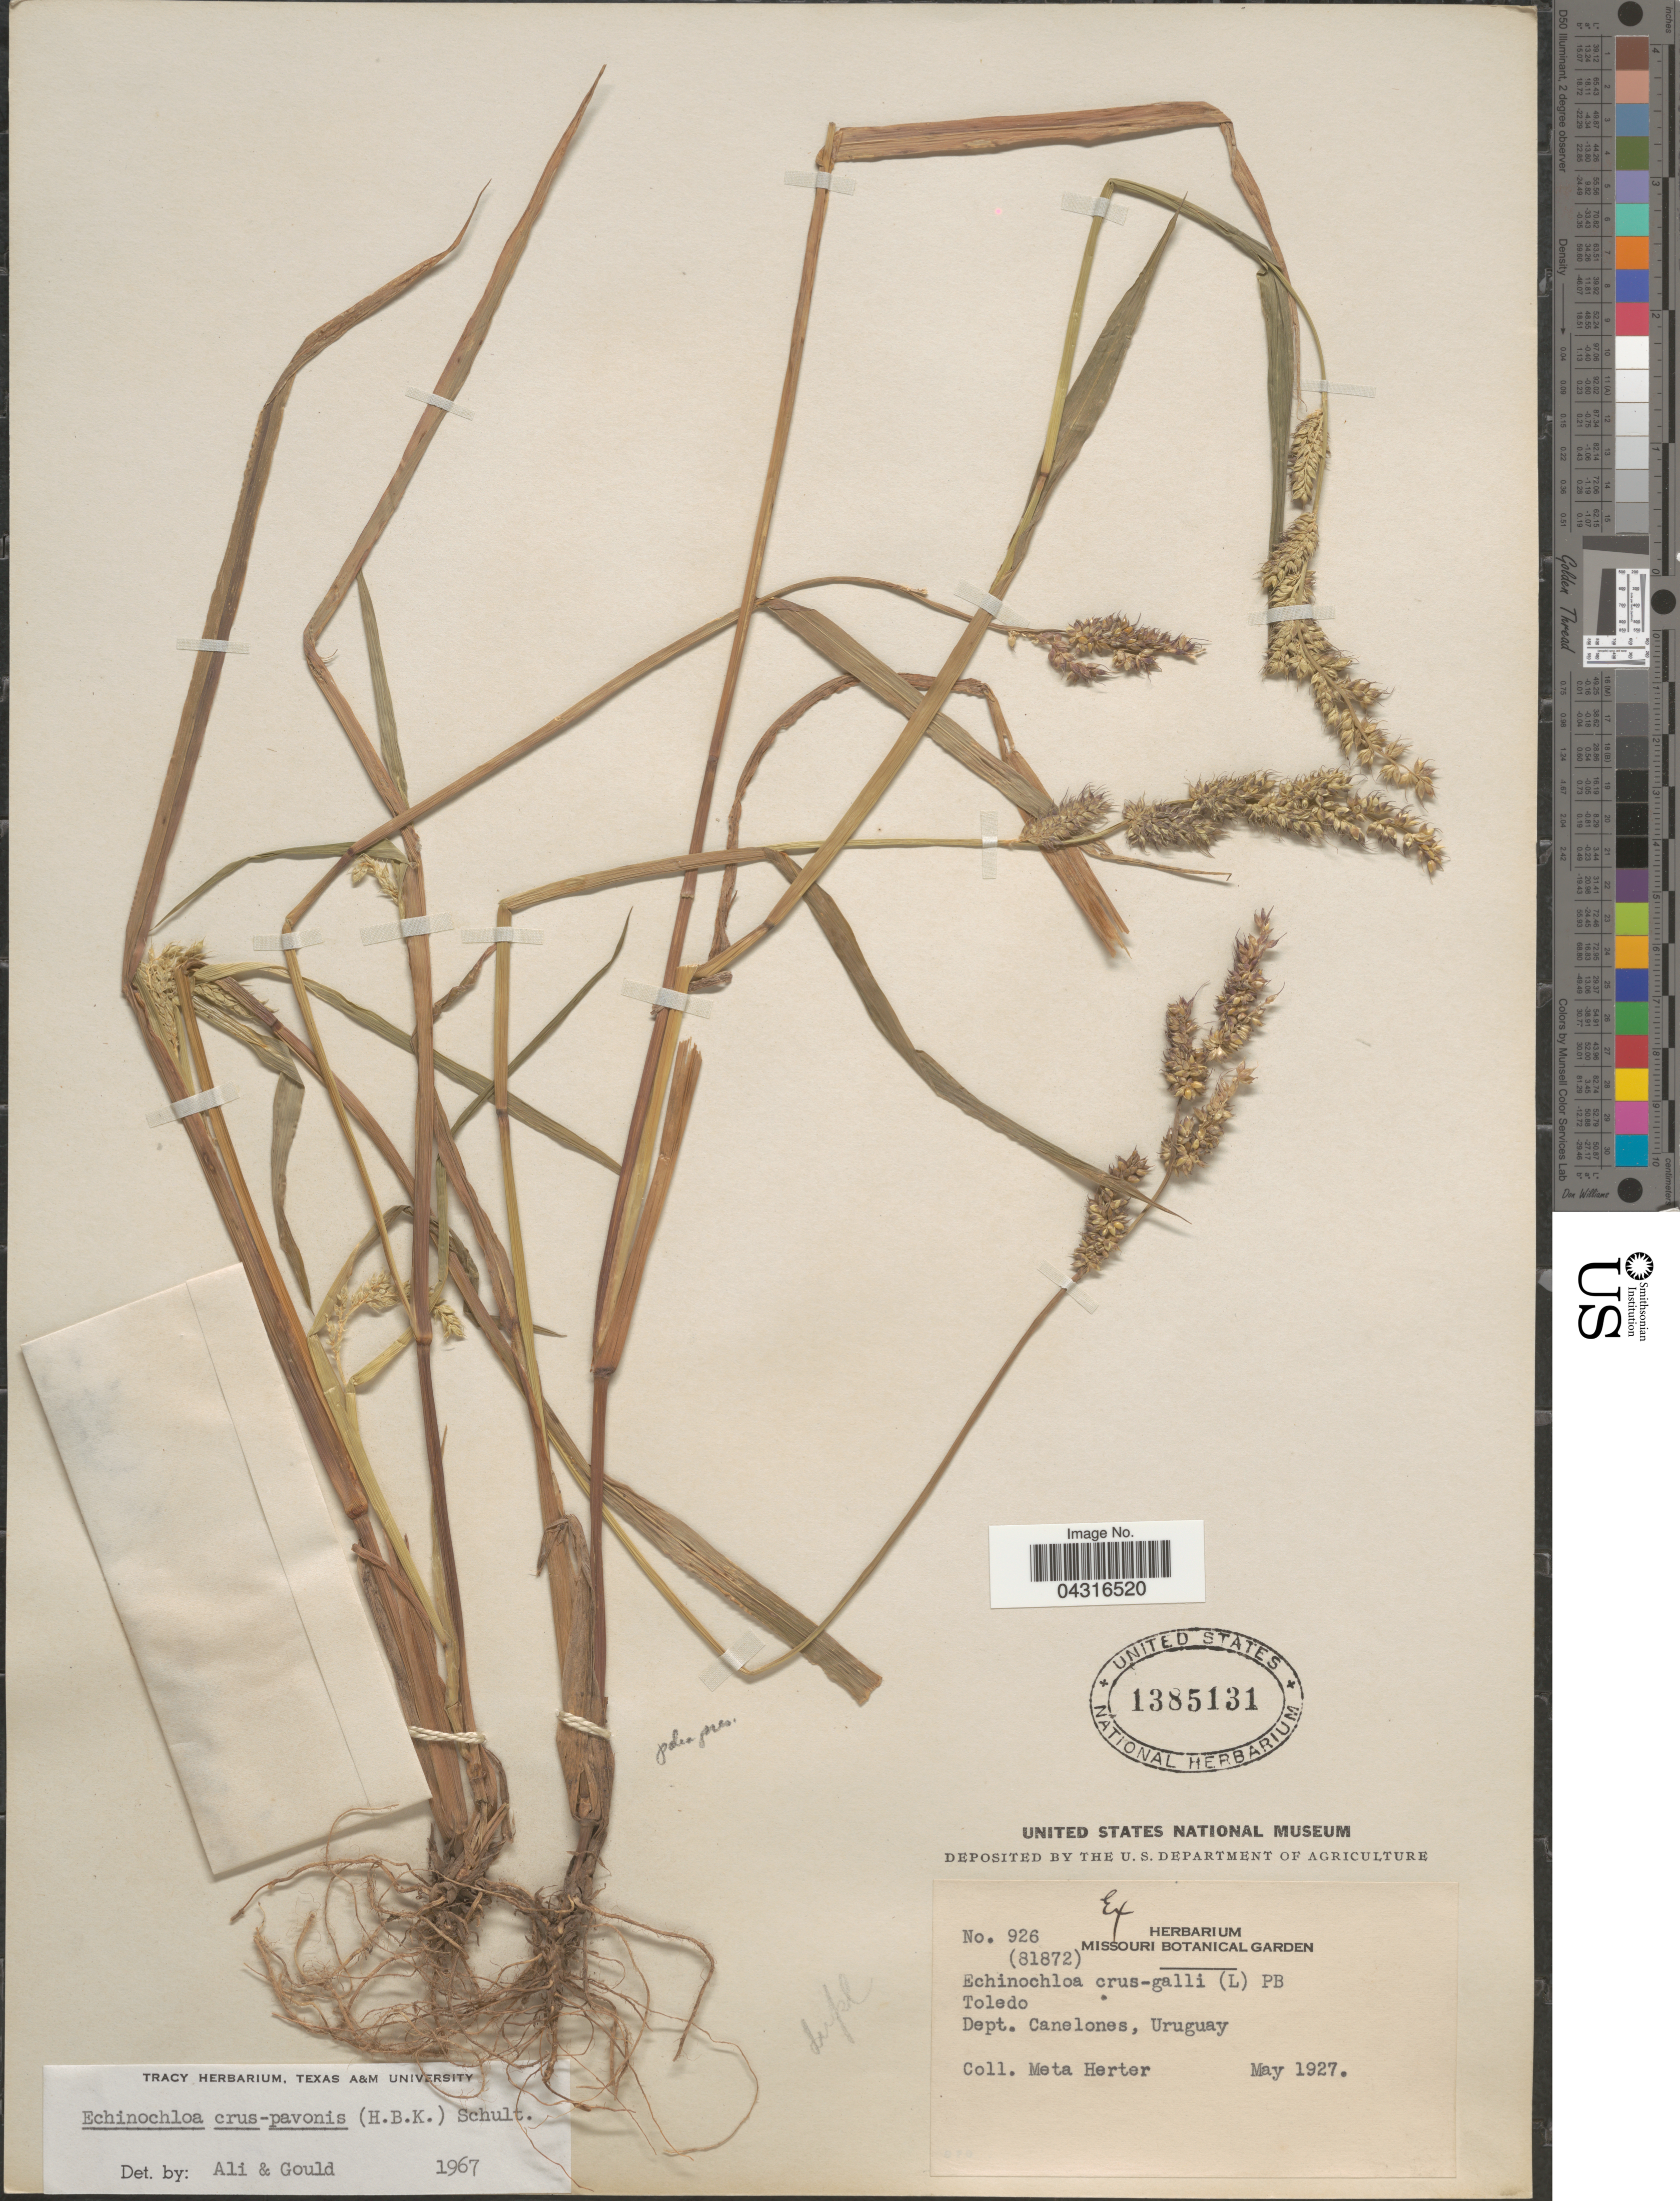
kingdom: Plantae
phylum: Tracheophyta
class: Liliopsida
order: Poales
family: Poaceae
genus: Echinochloa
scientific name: Echinochloa crus-pavonis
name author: (Kunth) Schult.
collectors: M. Herter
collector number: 926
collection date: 1927-05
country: Uruguay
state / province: Canelones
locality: Toledo. Dept. Canelones.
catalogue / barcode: US 1385131